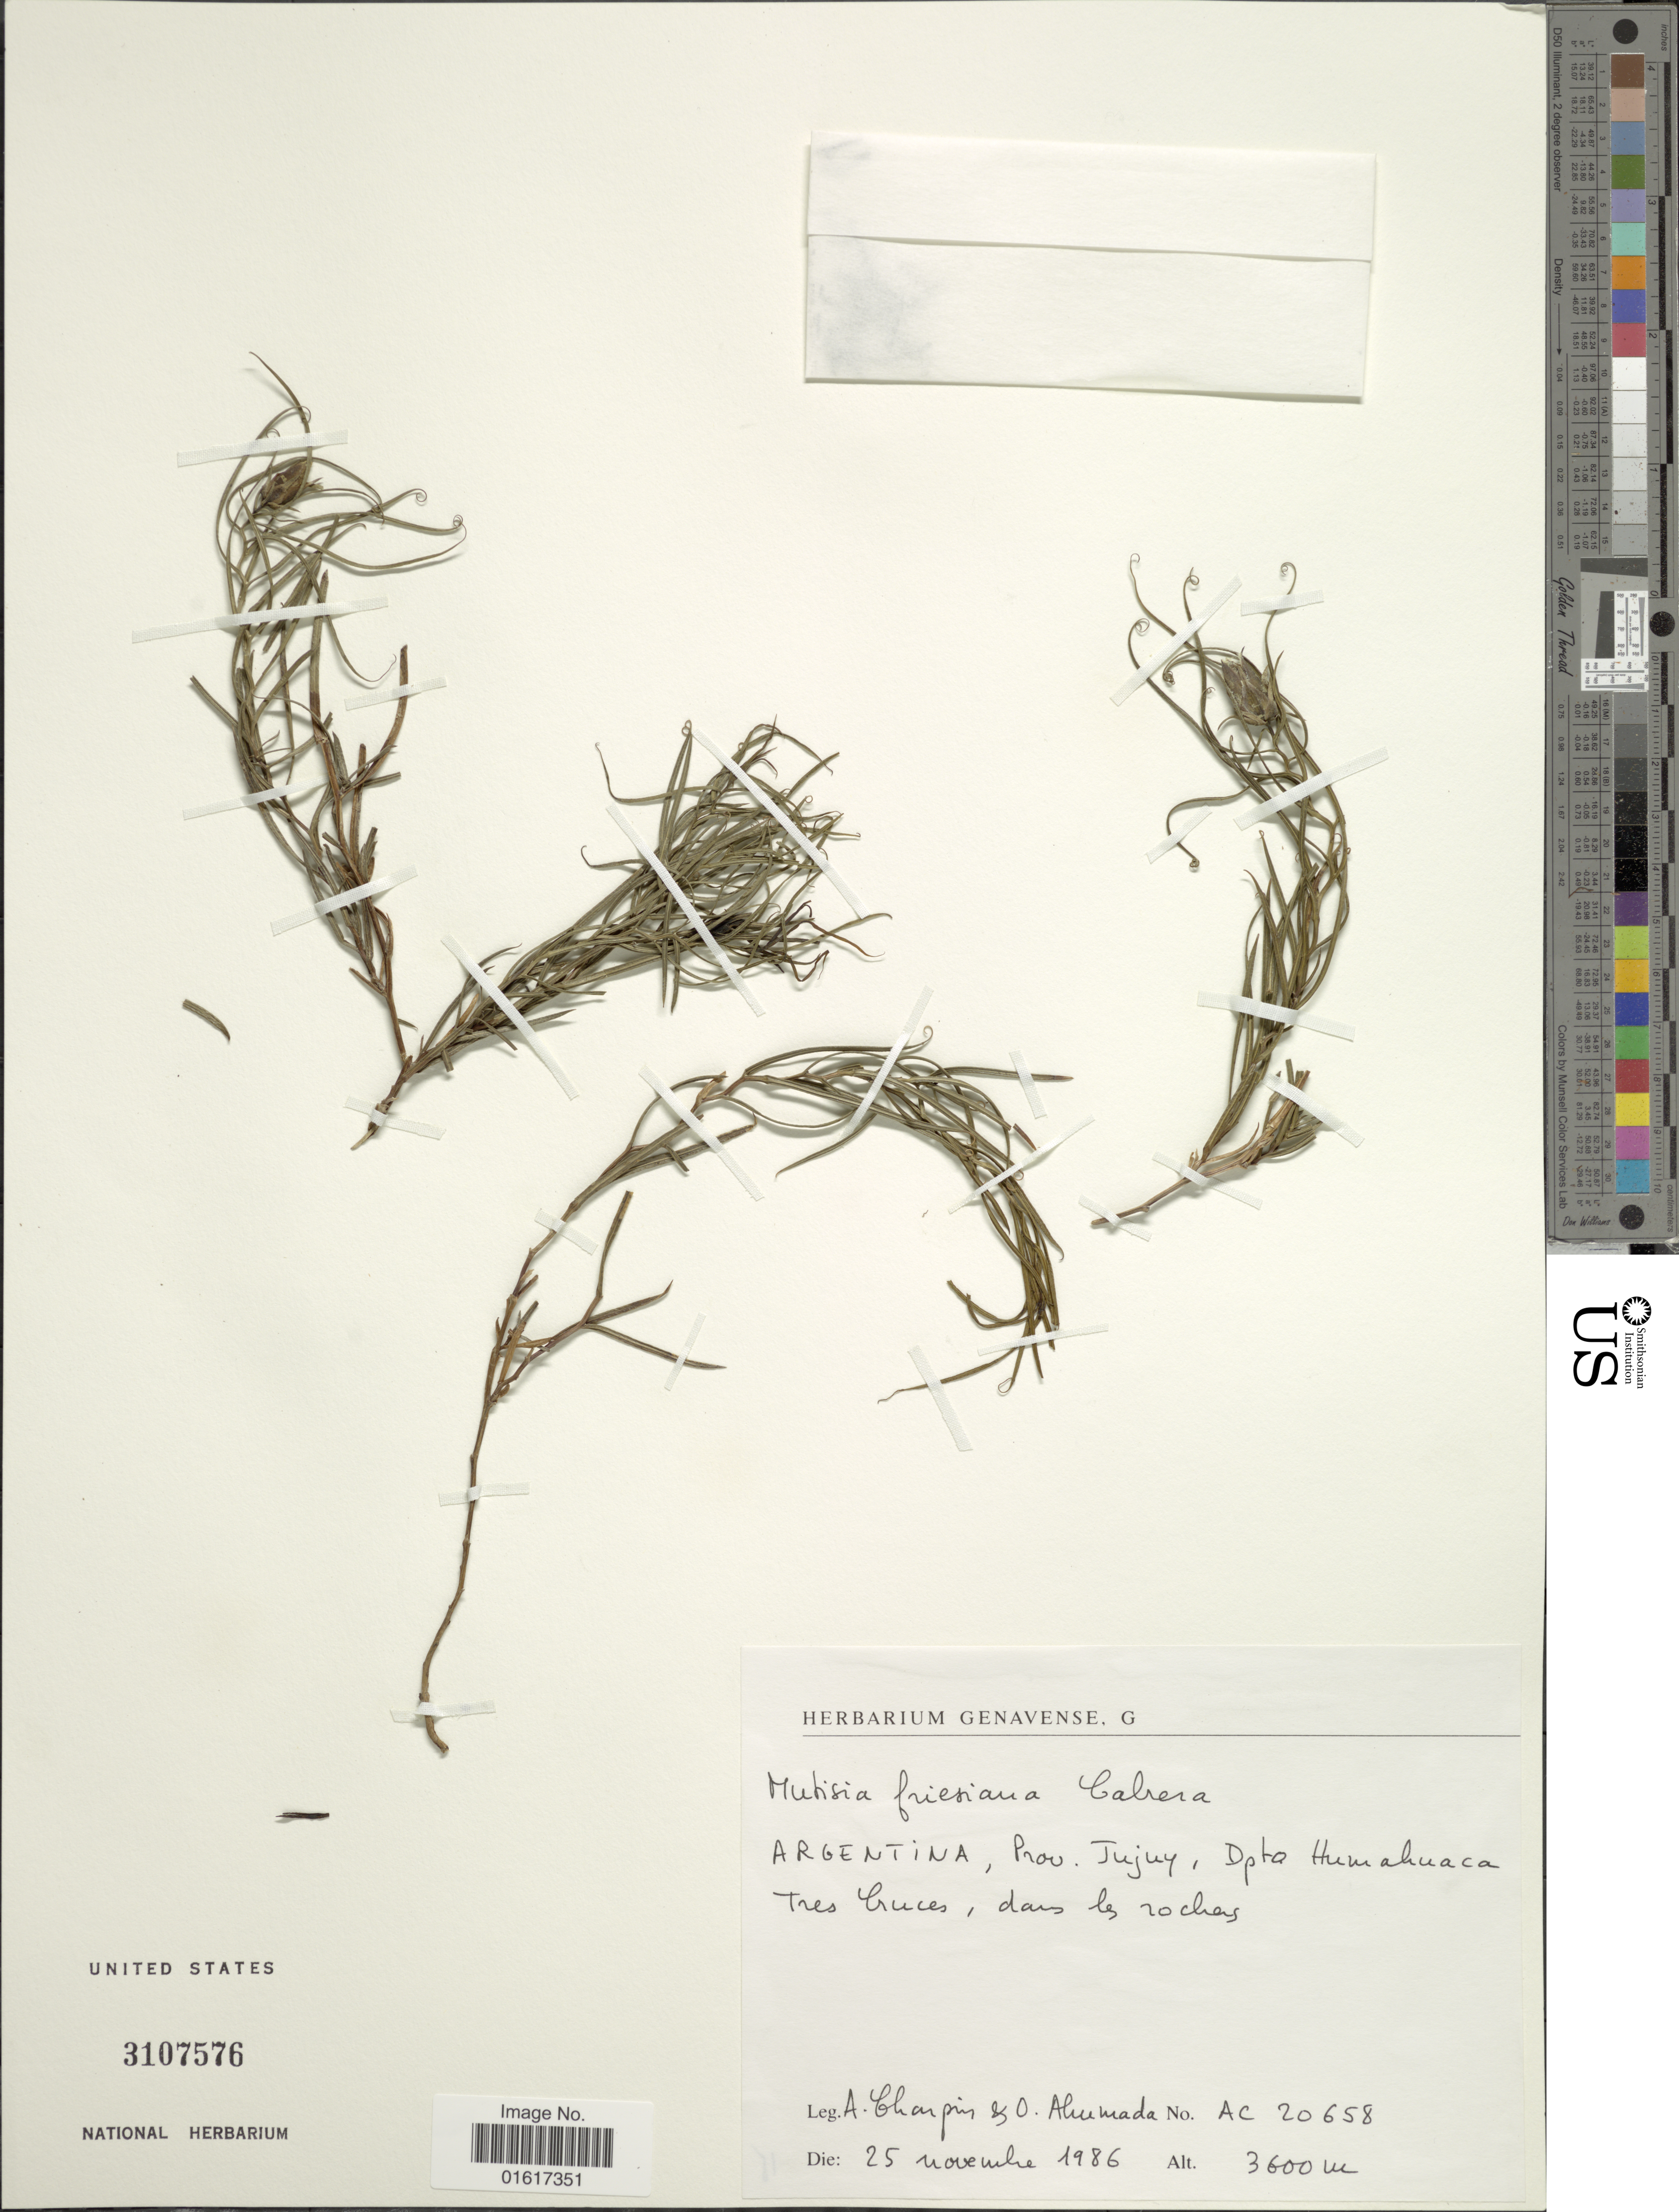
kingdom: Plantae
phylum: Tracheophyta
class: Magnoliopsida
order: Asterales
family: Asteraceae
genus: Mutisia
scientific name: Mutisia friesiana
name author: Cabrera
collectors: A. Charpin & O. Ahumada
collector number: AC 20658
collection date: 1986-11-25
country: Argentina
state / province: Jujuy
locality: Dpto Humahuaca Tres Cruces, dans les rochers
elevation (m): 3600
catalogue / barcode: US 3107576